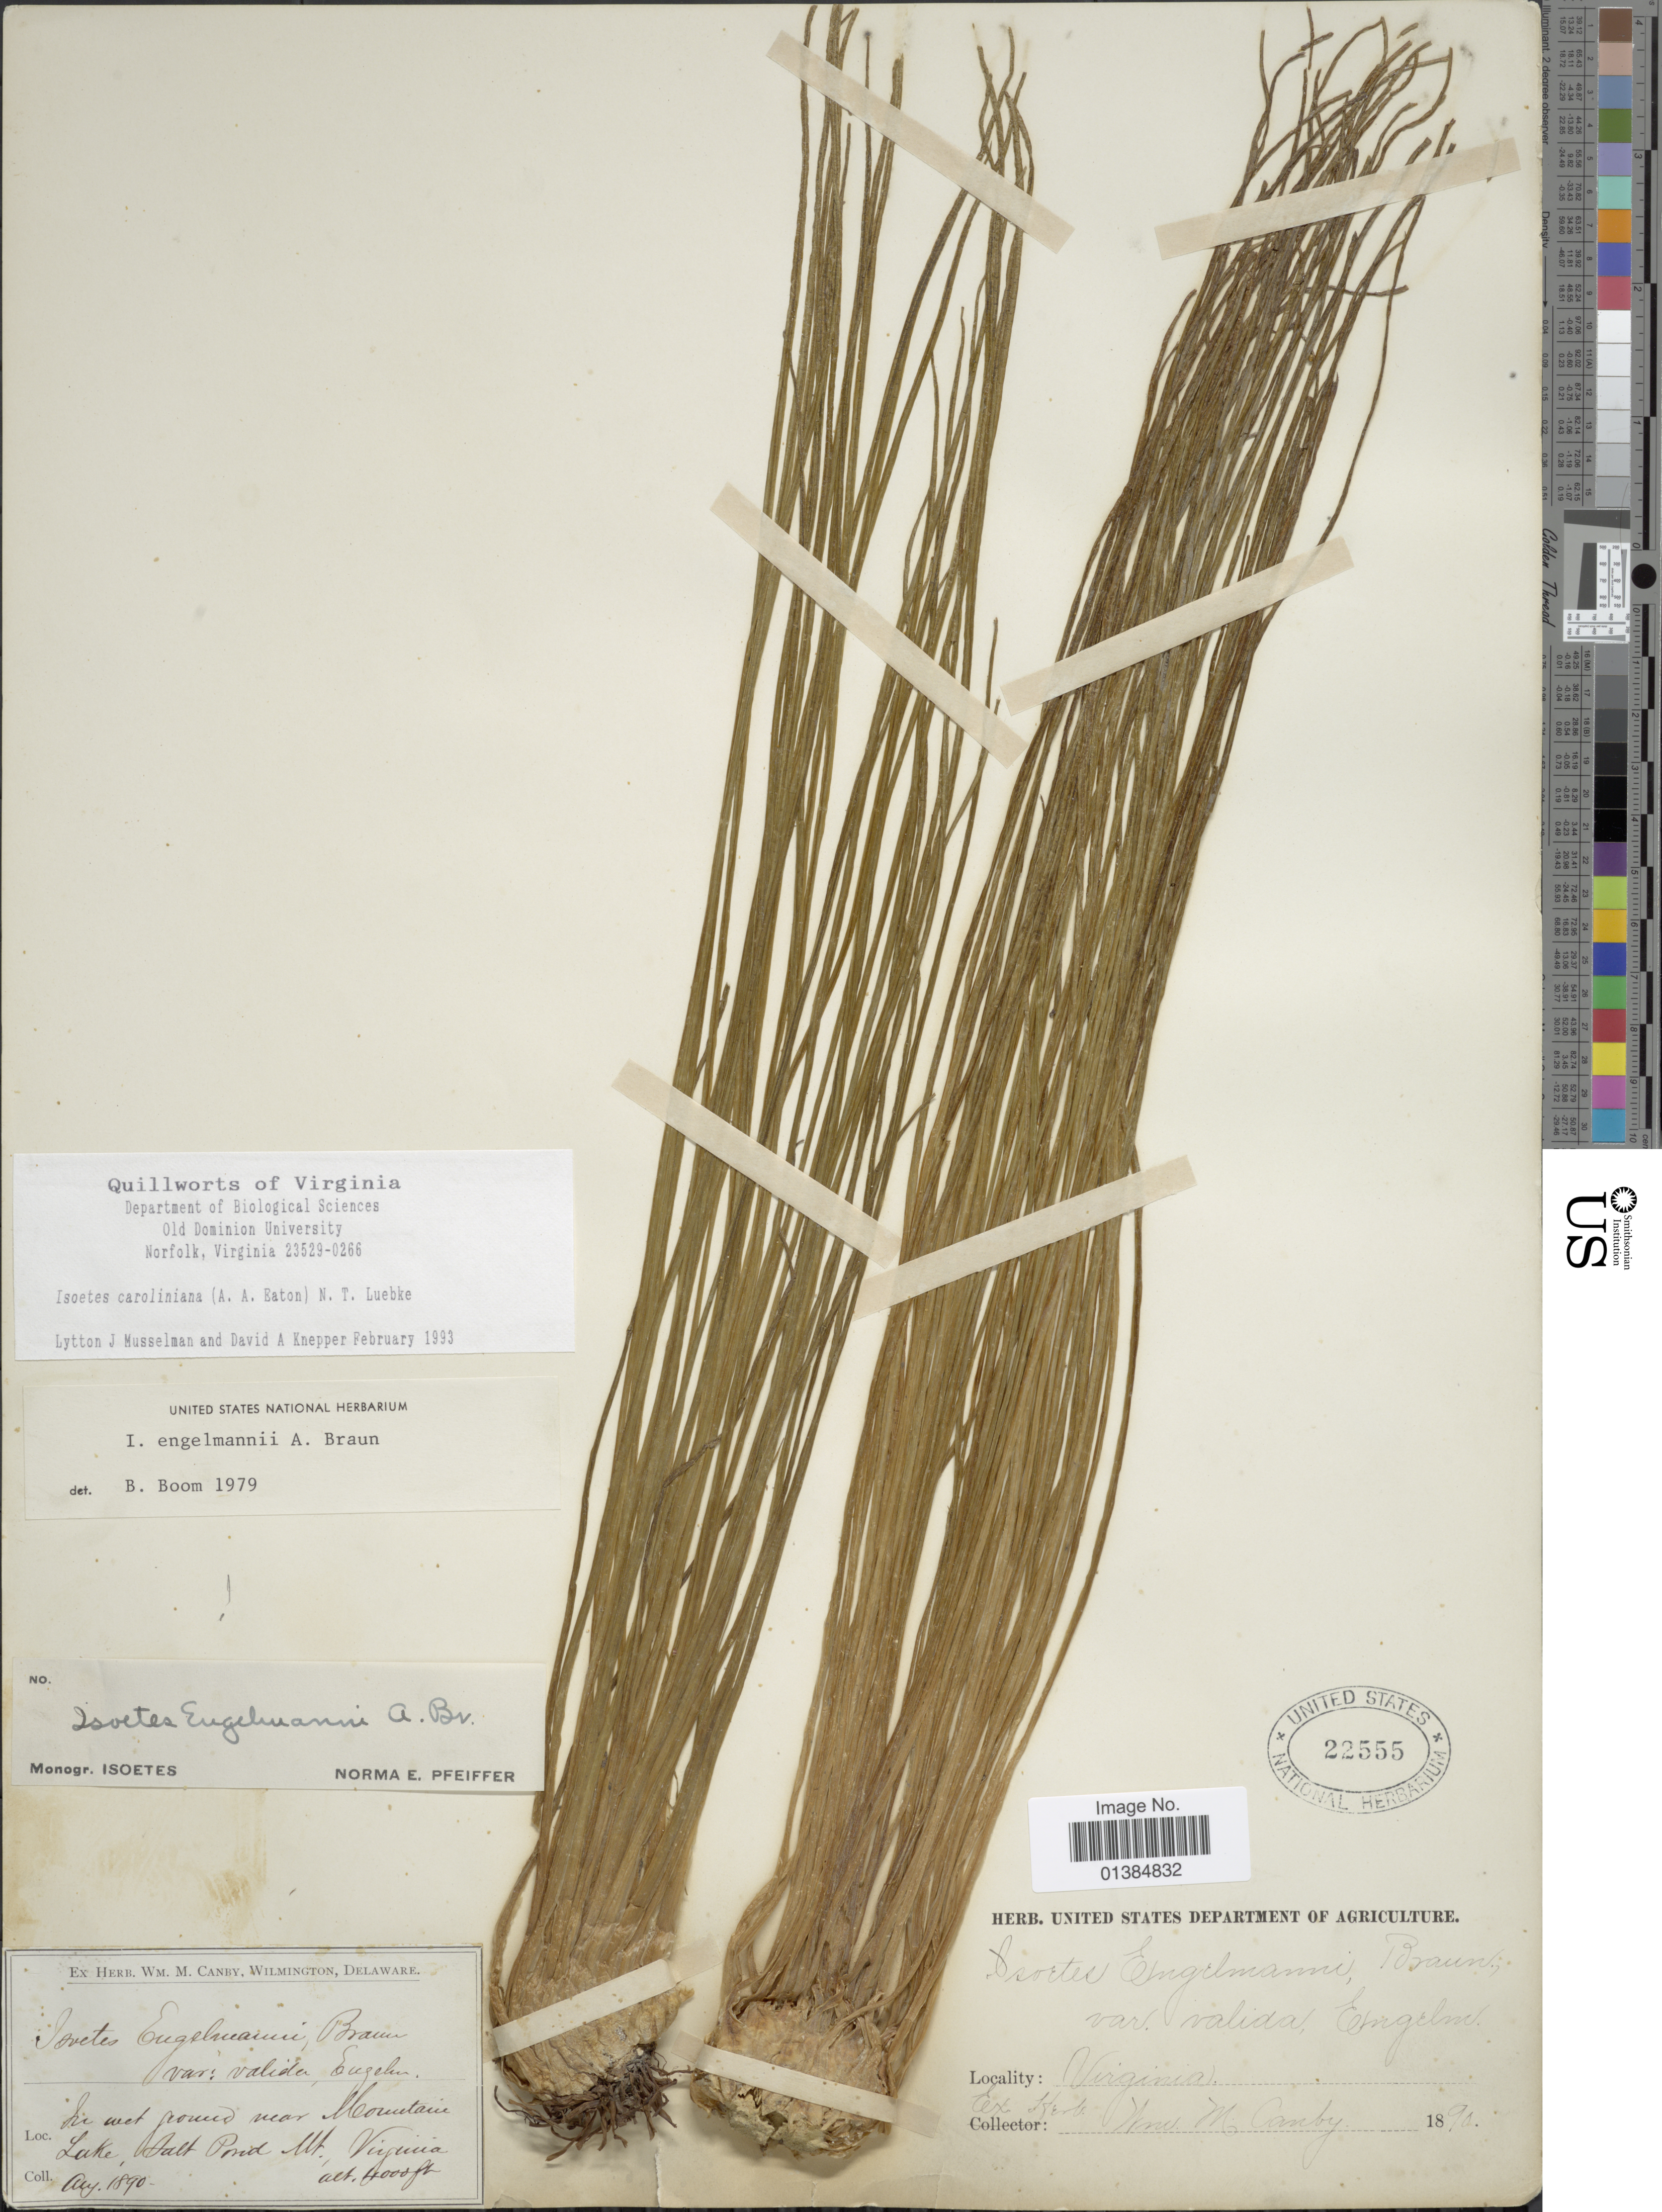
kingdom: Plantae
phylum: Tracheophyta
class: Lycopodiopsida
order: Isoetales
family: Isoetaceae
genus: Isoetes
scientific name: Isoetes valida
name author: (Engelm.) Clute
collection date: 1890-08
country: United States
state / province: Virginia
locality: In wet ground near Mountain Lake, Salt Pond Mt.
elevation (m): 1219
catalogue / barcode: US 22555